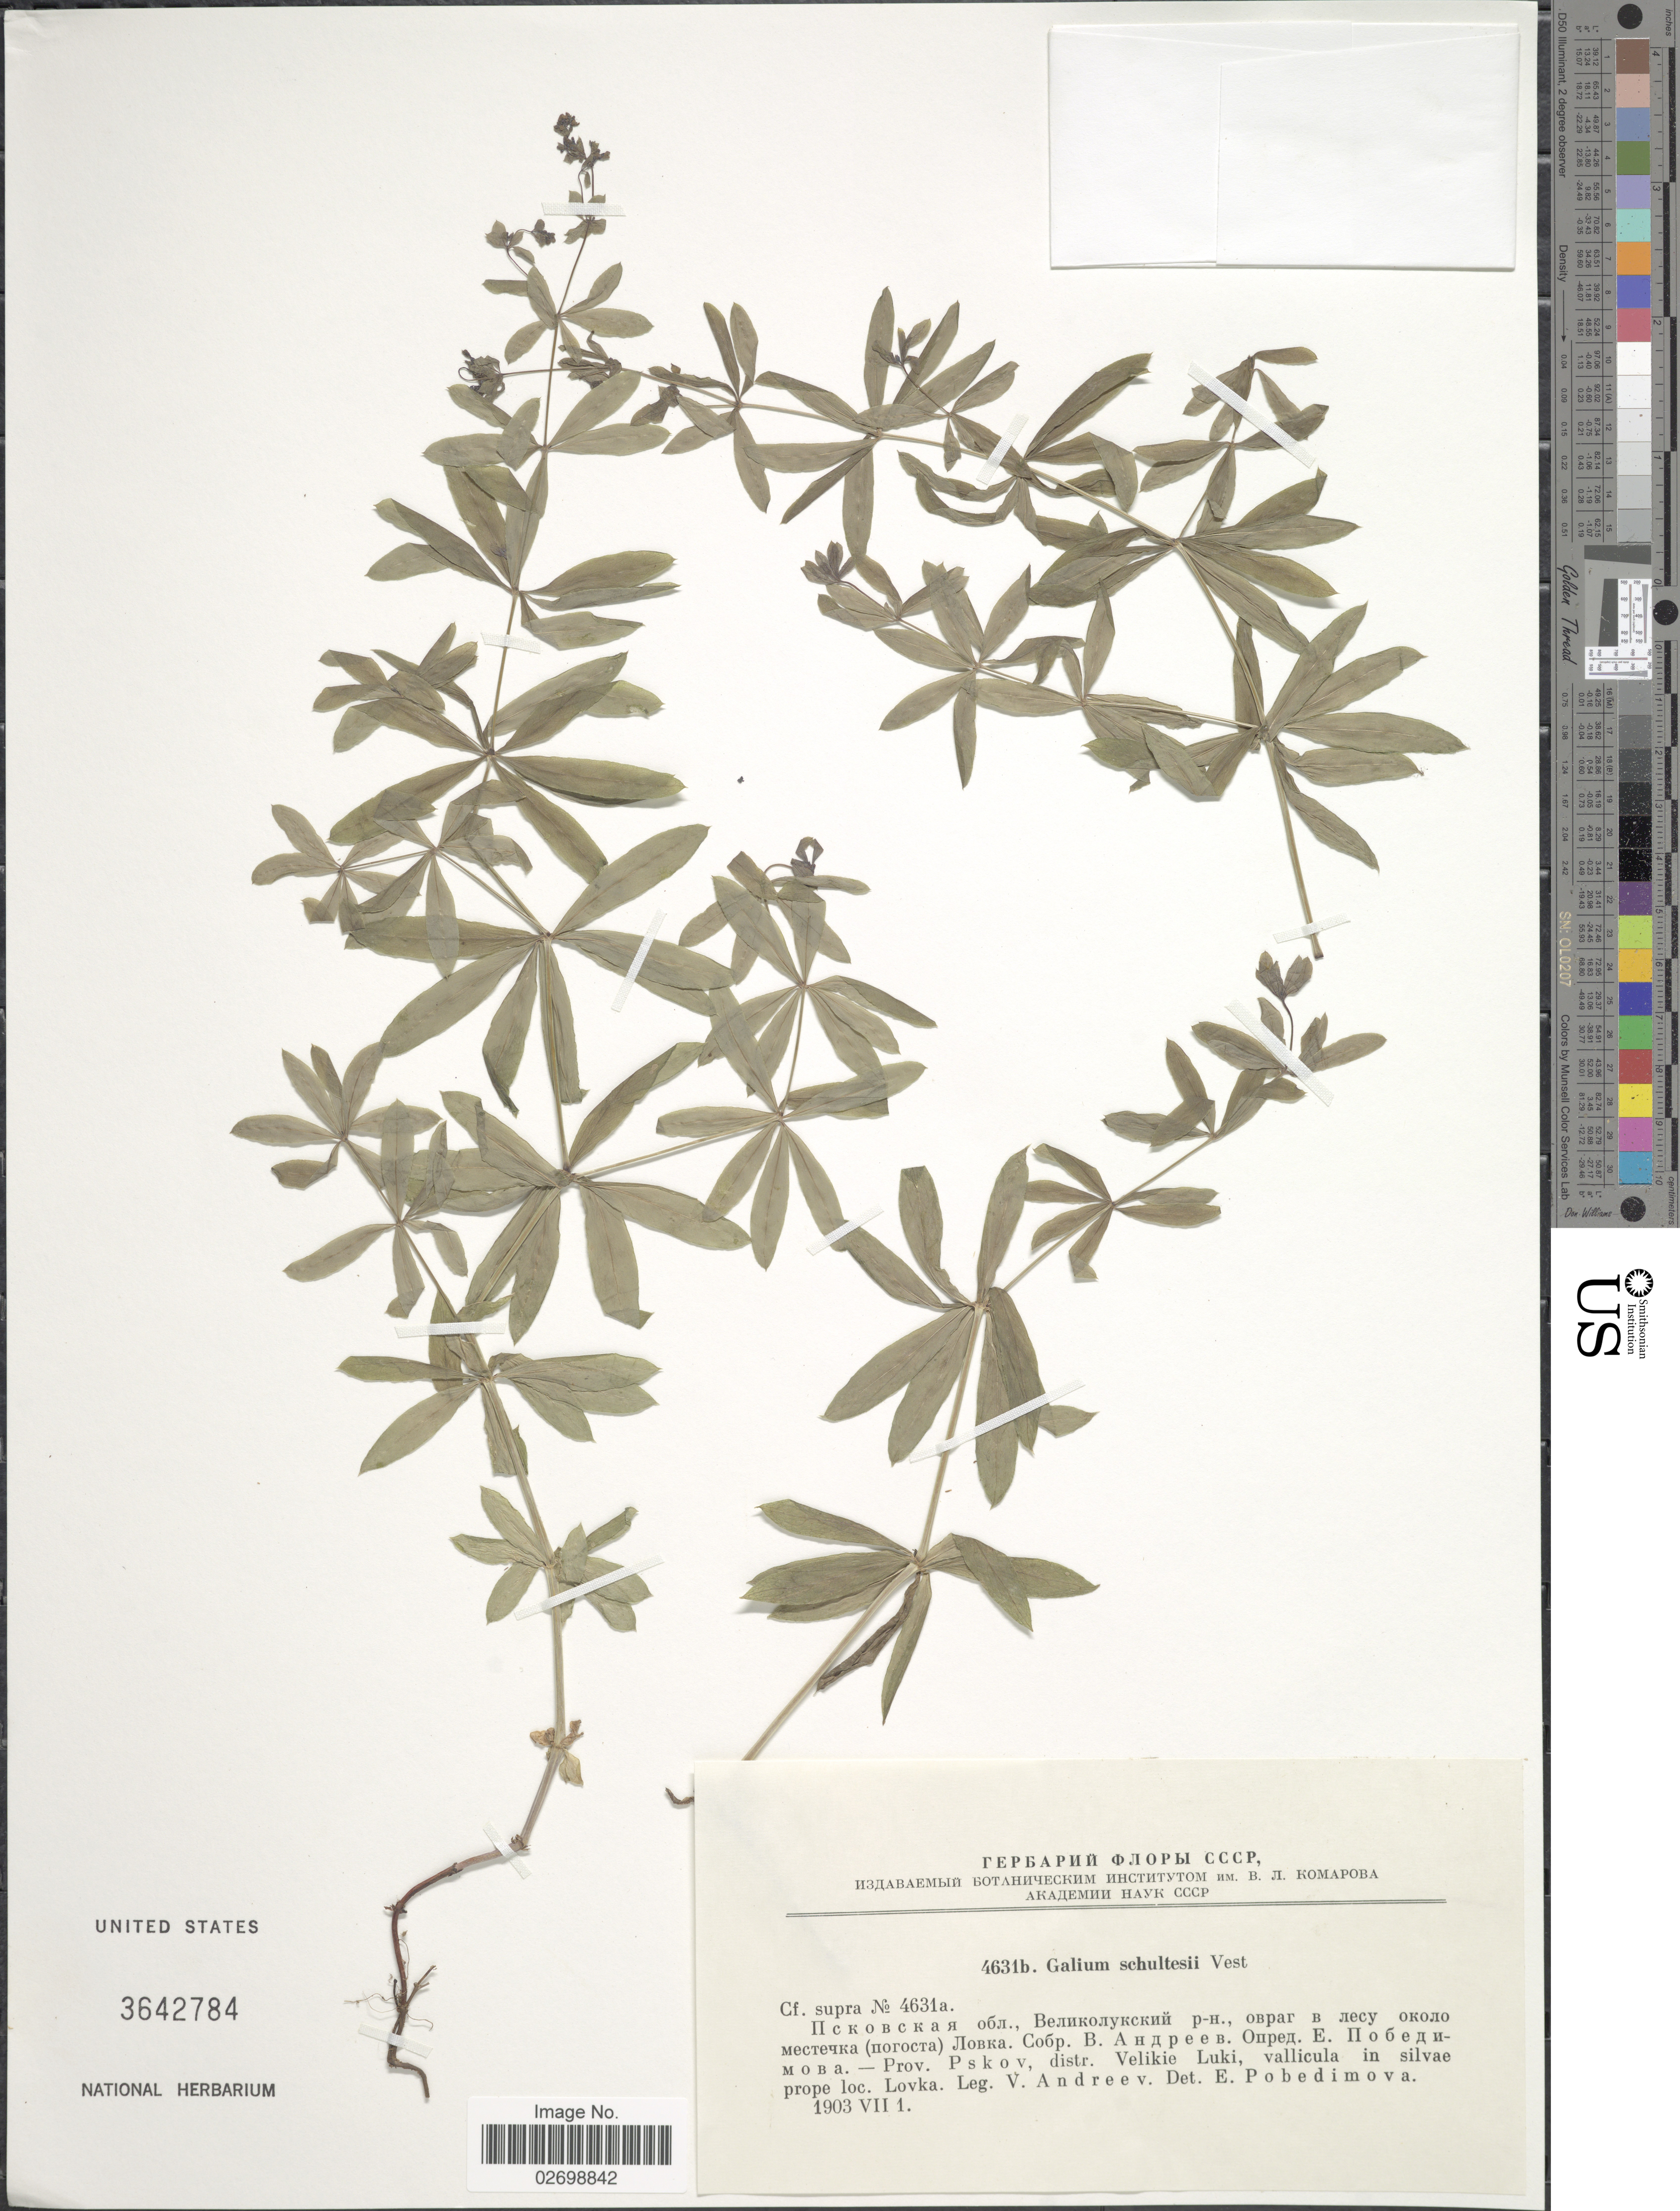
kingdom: Plantae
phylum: Tracheophyta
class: Magnoliopsida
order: Gentianales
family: Rubiaceae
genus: Galium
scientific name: Galium schultesii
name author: Vest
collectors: V. Andreev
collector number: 4631b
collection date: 1903-07-01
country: Russian Federation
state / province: Pskov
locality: Distr. Velikie Luki, vallicula in silvae prope loc. Lovka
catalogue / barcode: US 3642784